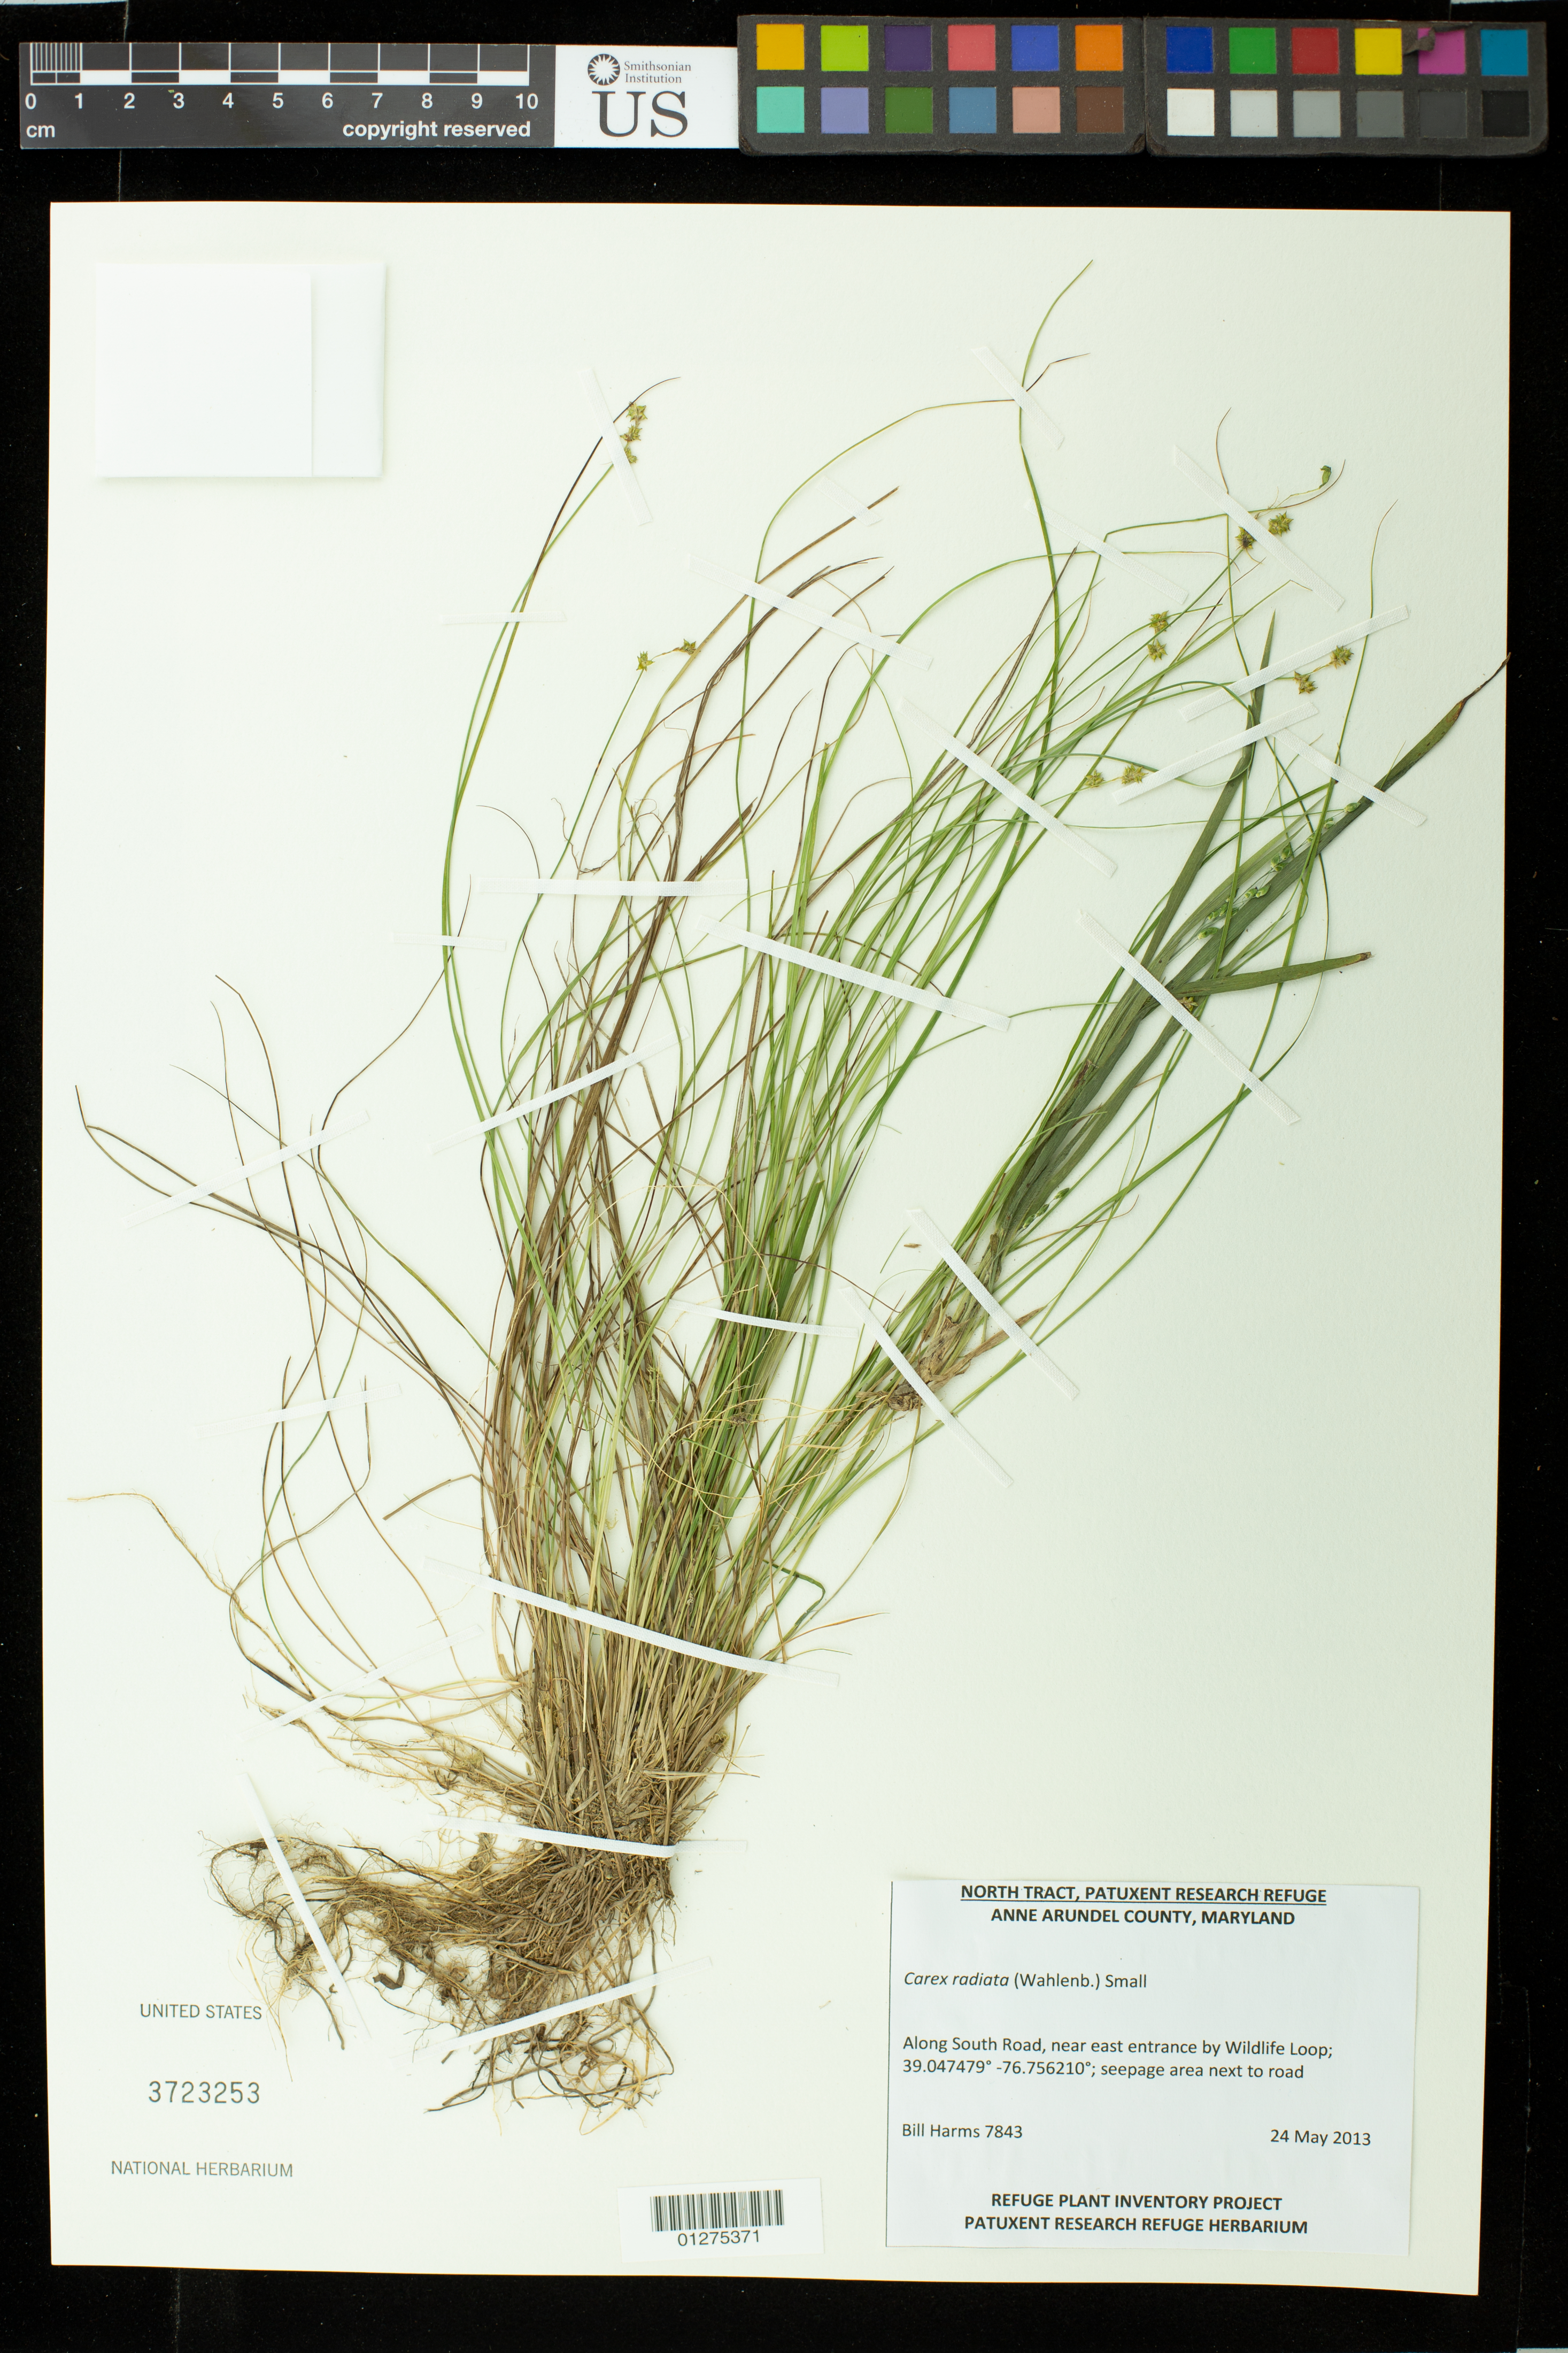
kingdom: Plantae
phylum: Tracheophyta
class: Liliopsida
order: Poales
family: Cyperaceae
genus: Carex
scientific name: Carex radiata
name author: (Wahlenb.) Small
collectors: B. Harms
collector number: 7843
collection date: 2013-05-24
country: United States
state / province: Maryland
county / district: Anne Arundel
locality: Along South road, bear easr entrance by Wildlife Loop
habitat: seepage area next to road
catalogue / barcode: US 3723253